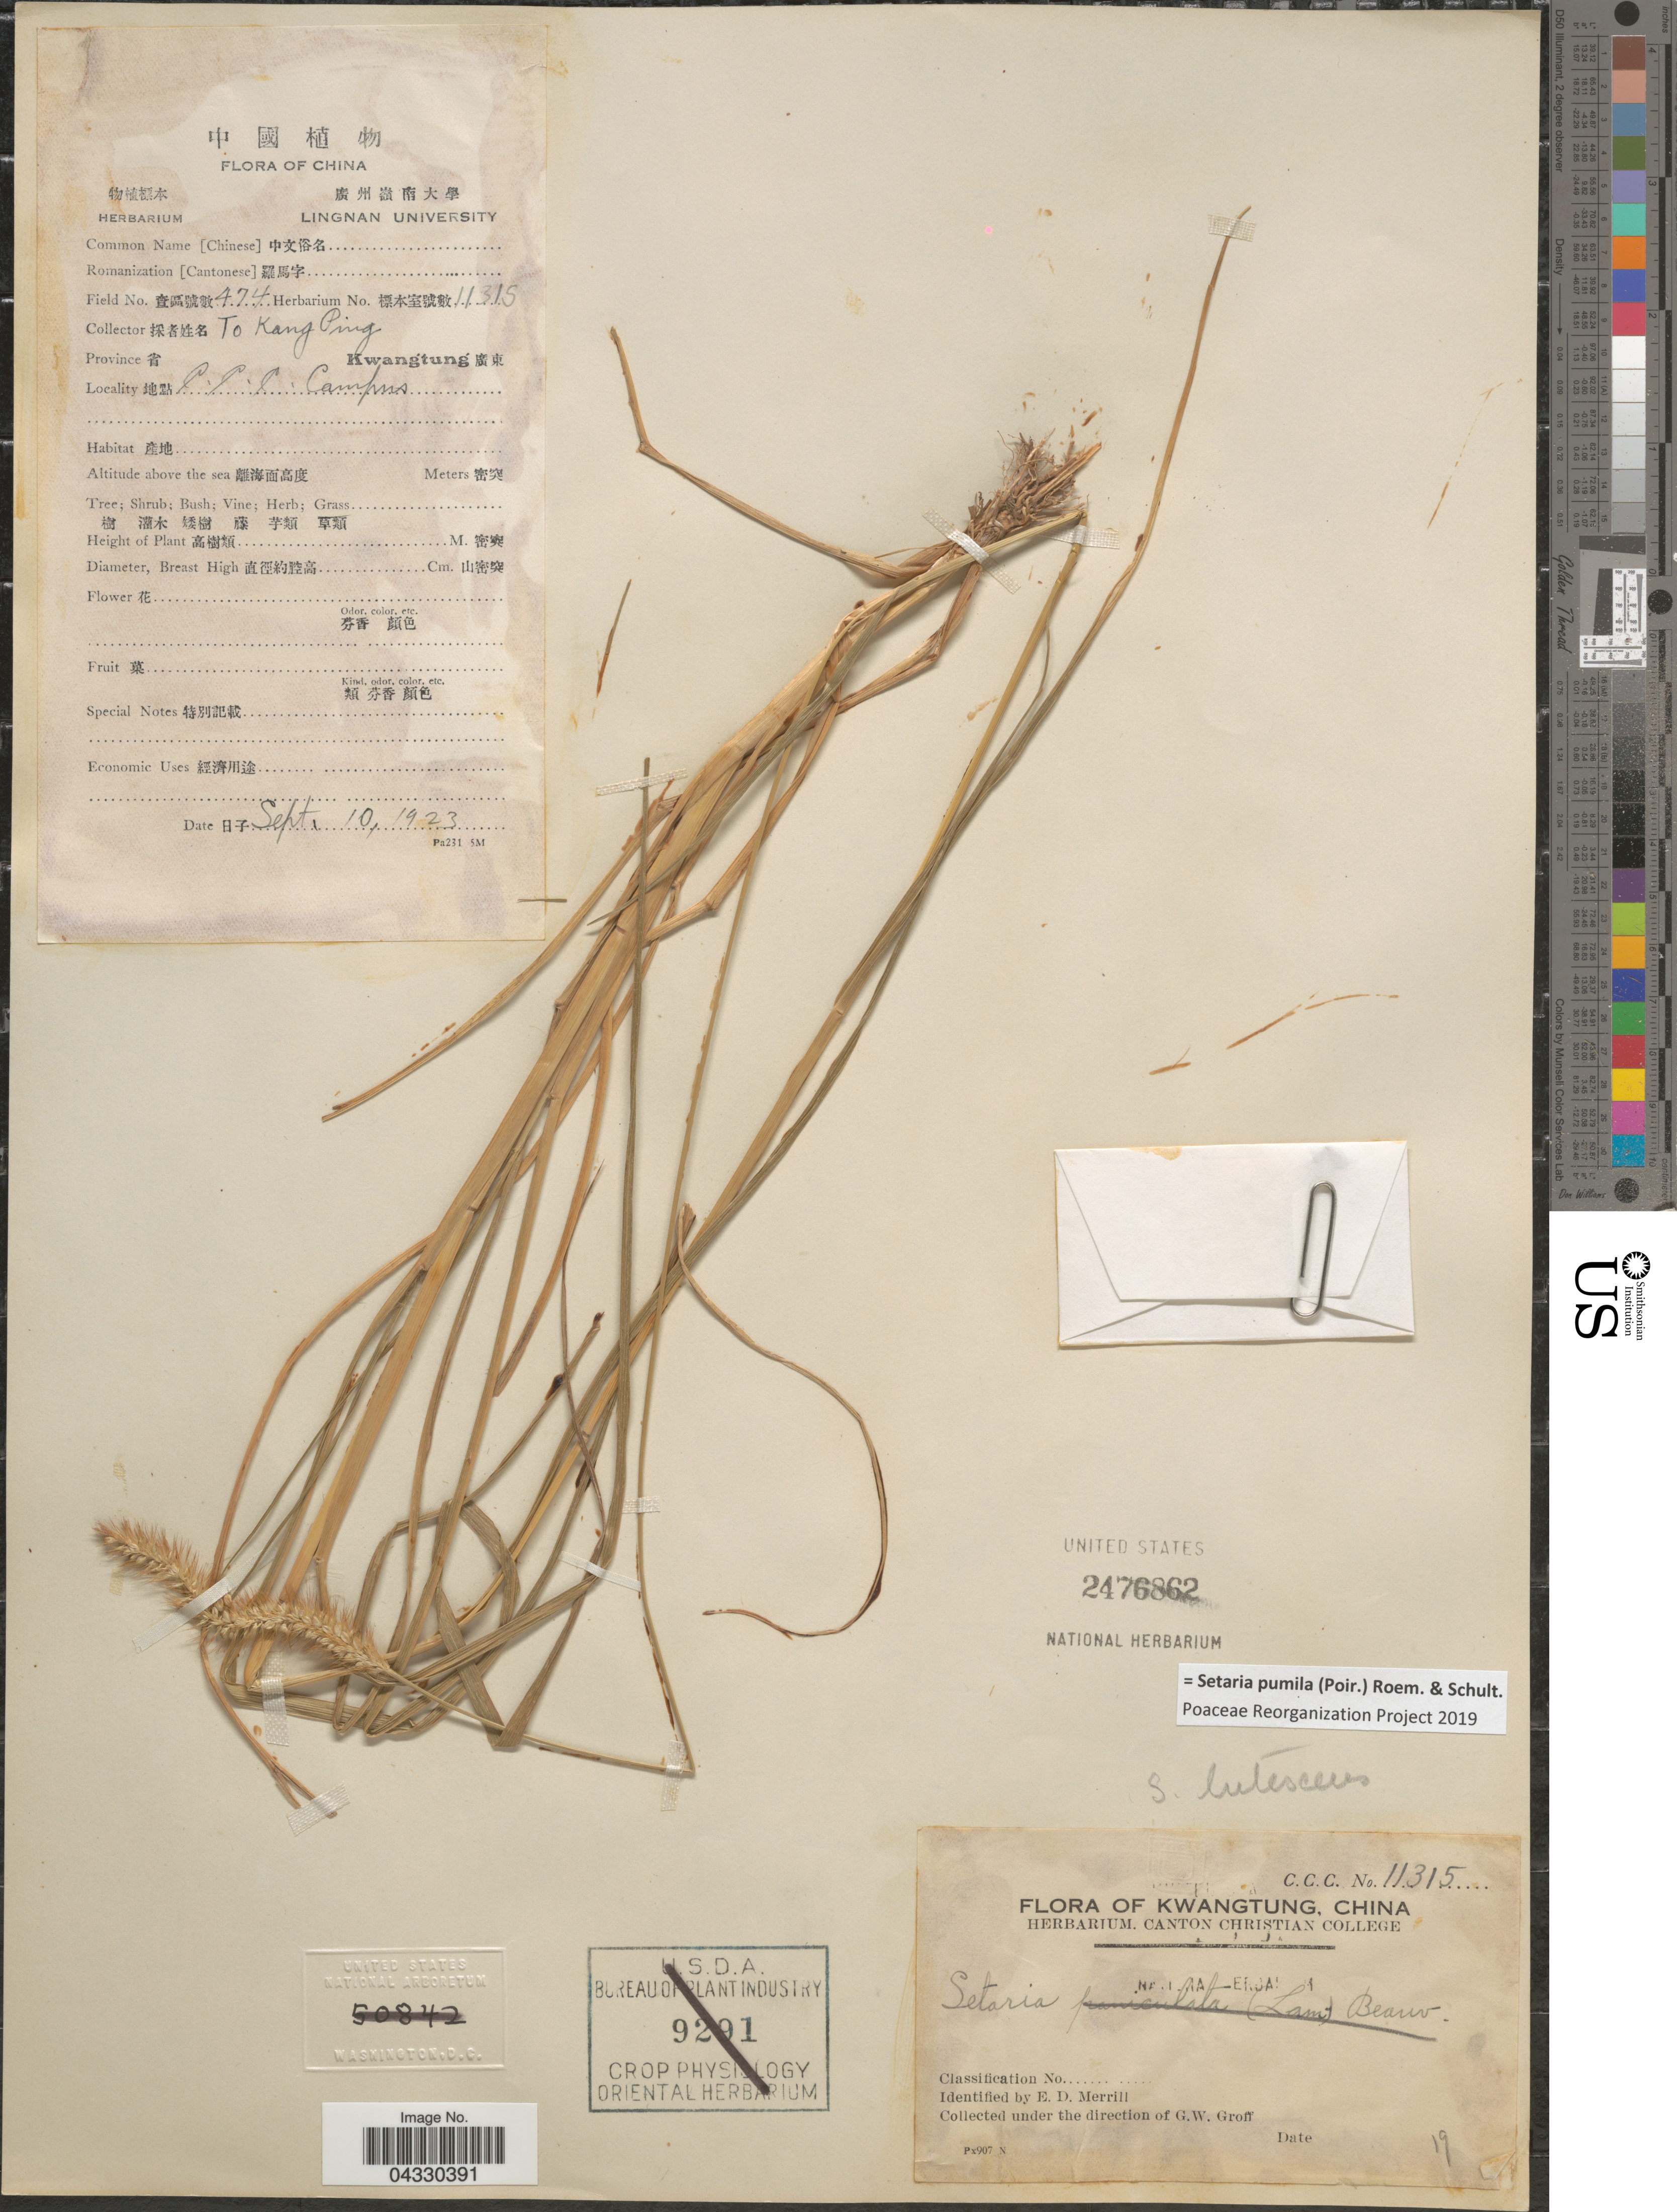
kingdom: Plantae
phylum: Tracheophyta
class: Liliopsida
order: Poales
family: Poaceae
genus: Setaria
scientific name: Setaria pumila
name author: (Poir.) Roem. & Schult.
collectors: T. Ping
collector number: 474/11315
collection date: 1923-09-30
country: China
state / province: Guangdong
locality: Province Kwangtung. P. P. C. Campus.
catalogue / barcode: US 2476862